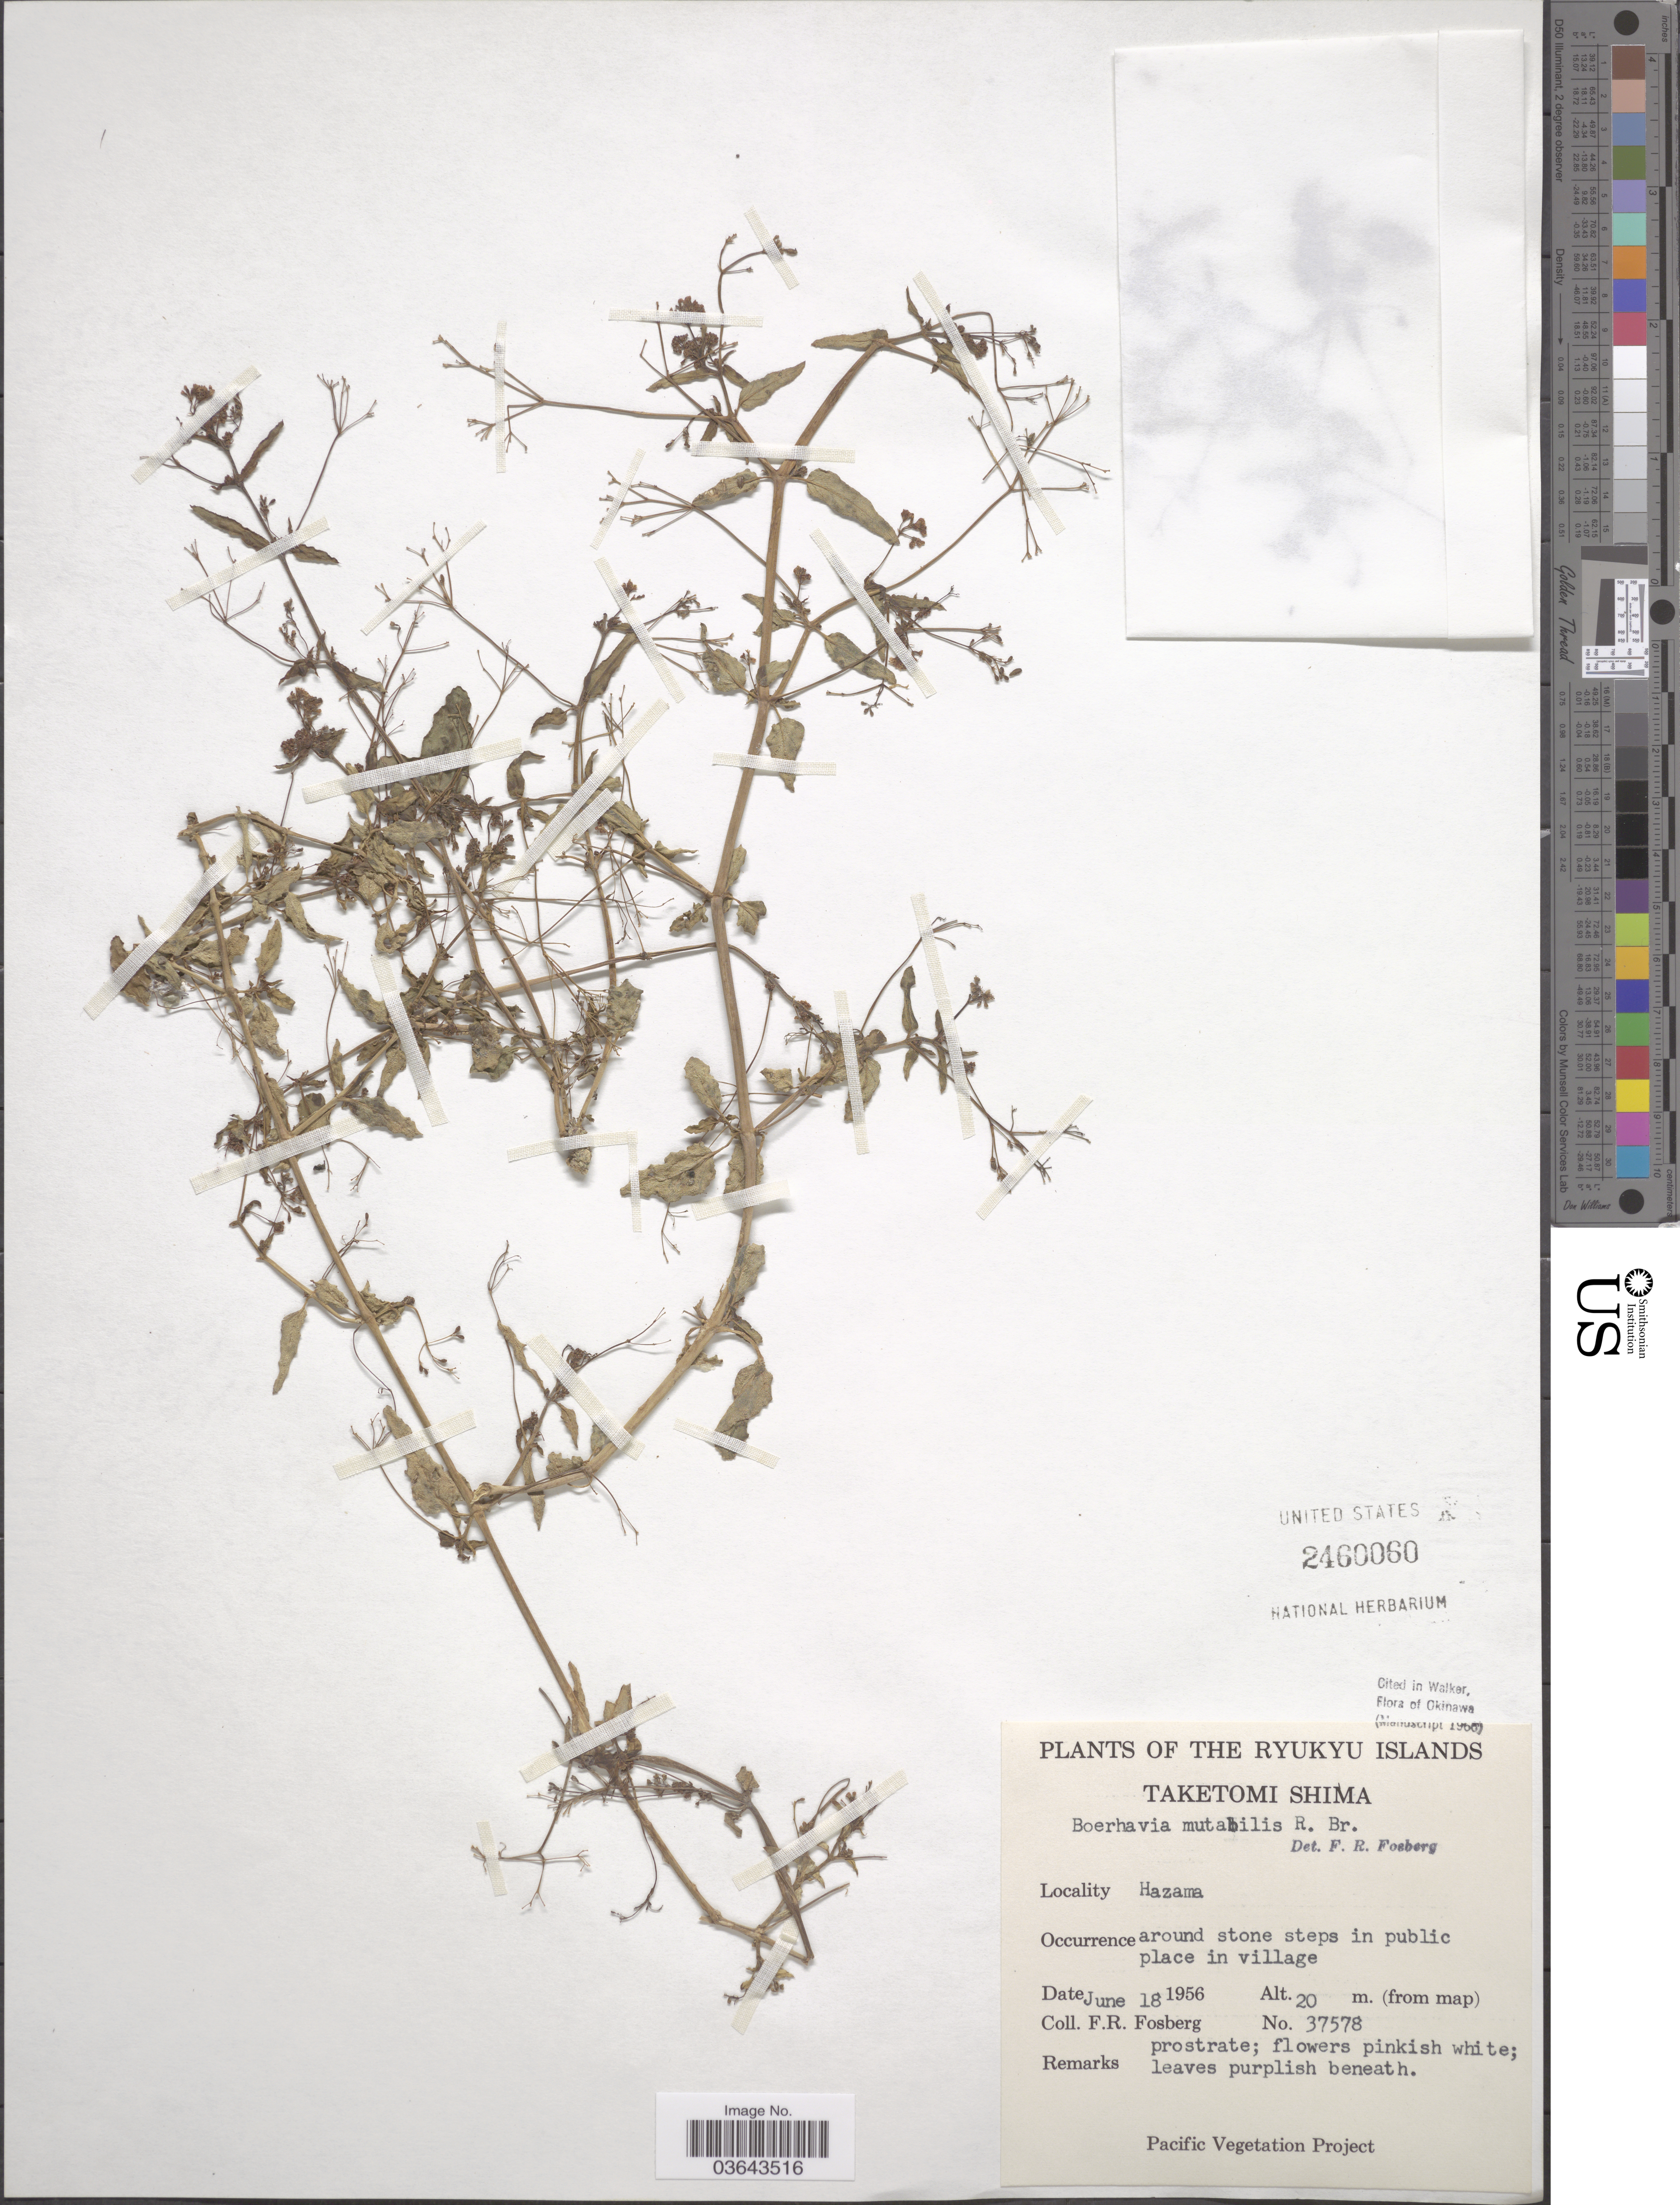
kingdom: Plantae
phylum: Tracheophyta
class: Magnoliopsida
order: Caryophyllales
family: Nyctaginaceae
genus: Boerhavia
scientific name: Boerhavia repens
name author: L.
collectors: F. R. Fosberg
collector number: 37578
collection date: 1956-06-18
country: Japan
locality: The Ryukyu Islands. Taketomi Shima. Hazama.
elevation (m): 20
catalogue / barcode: US 2460060